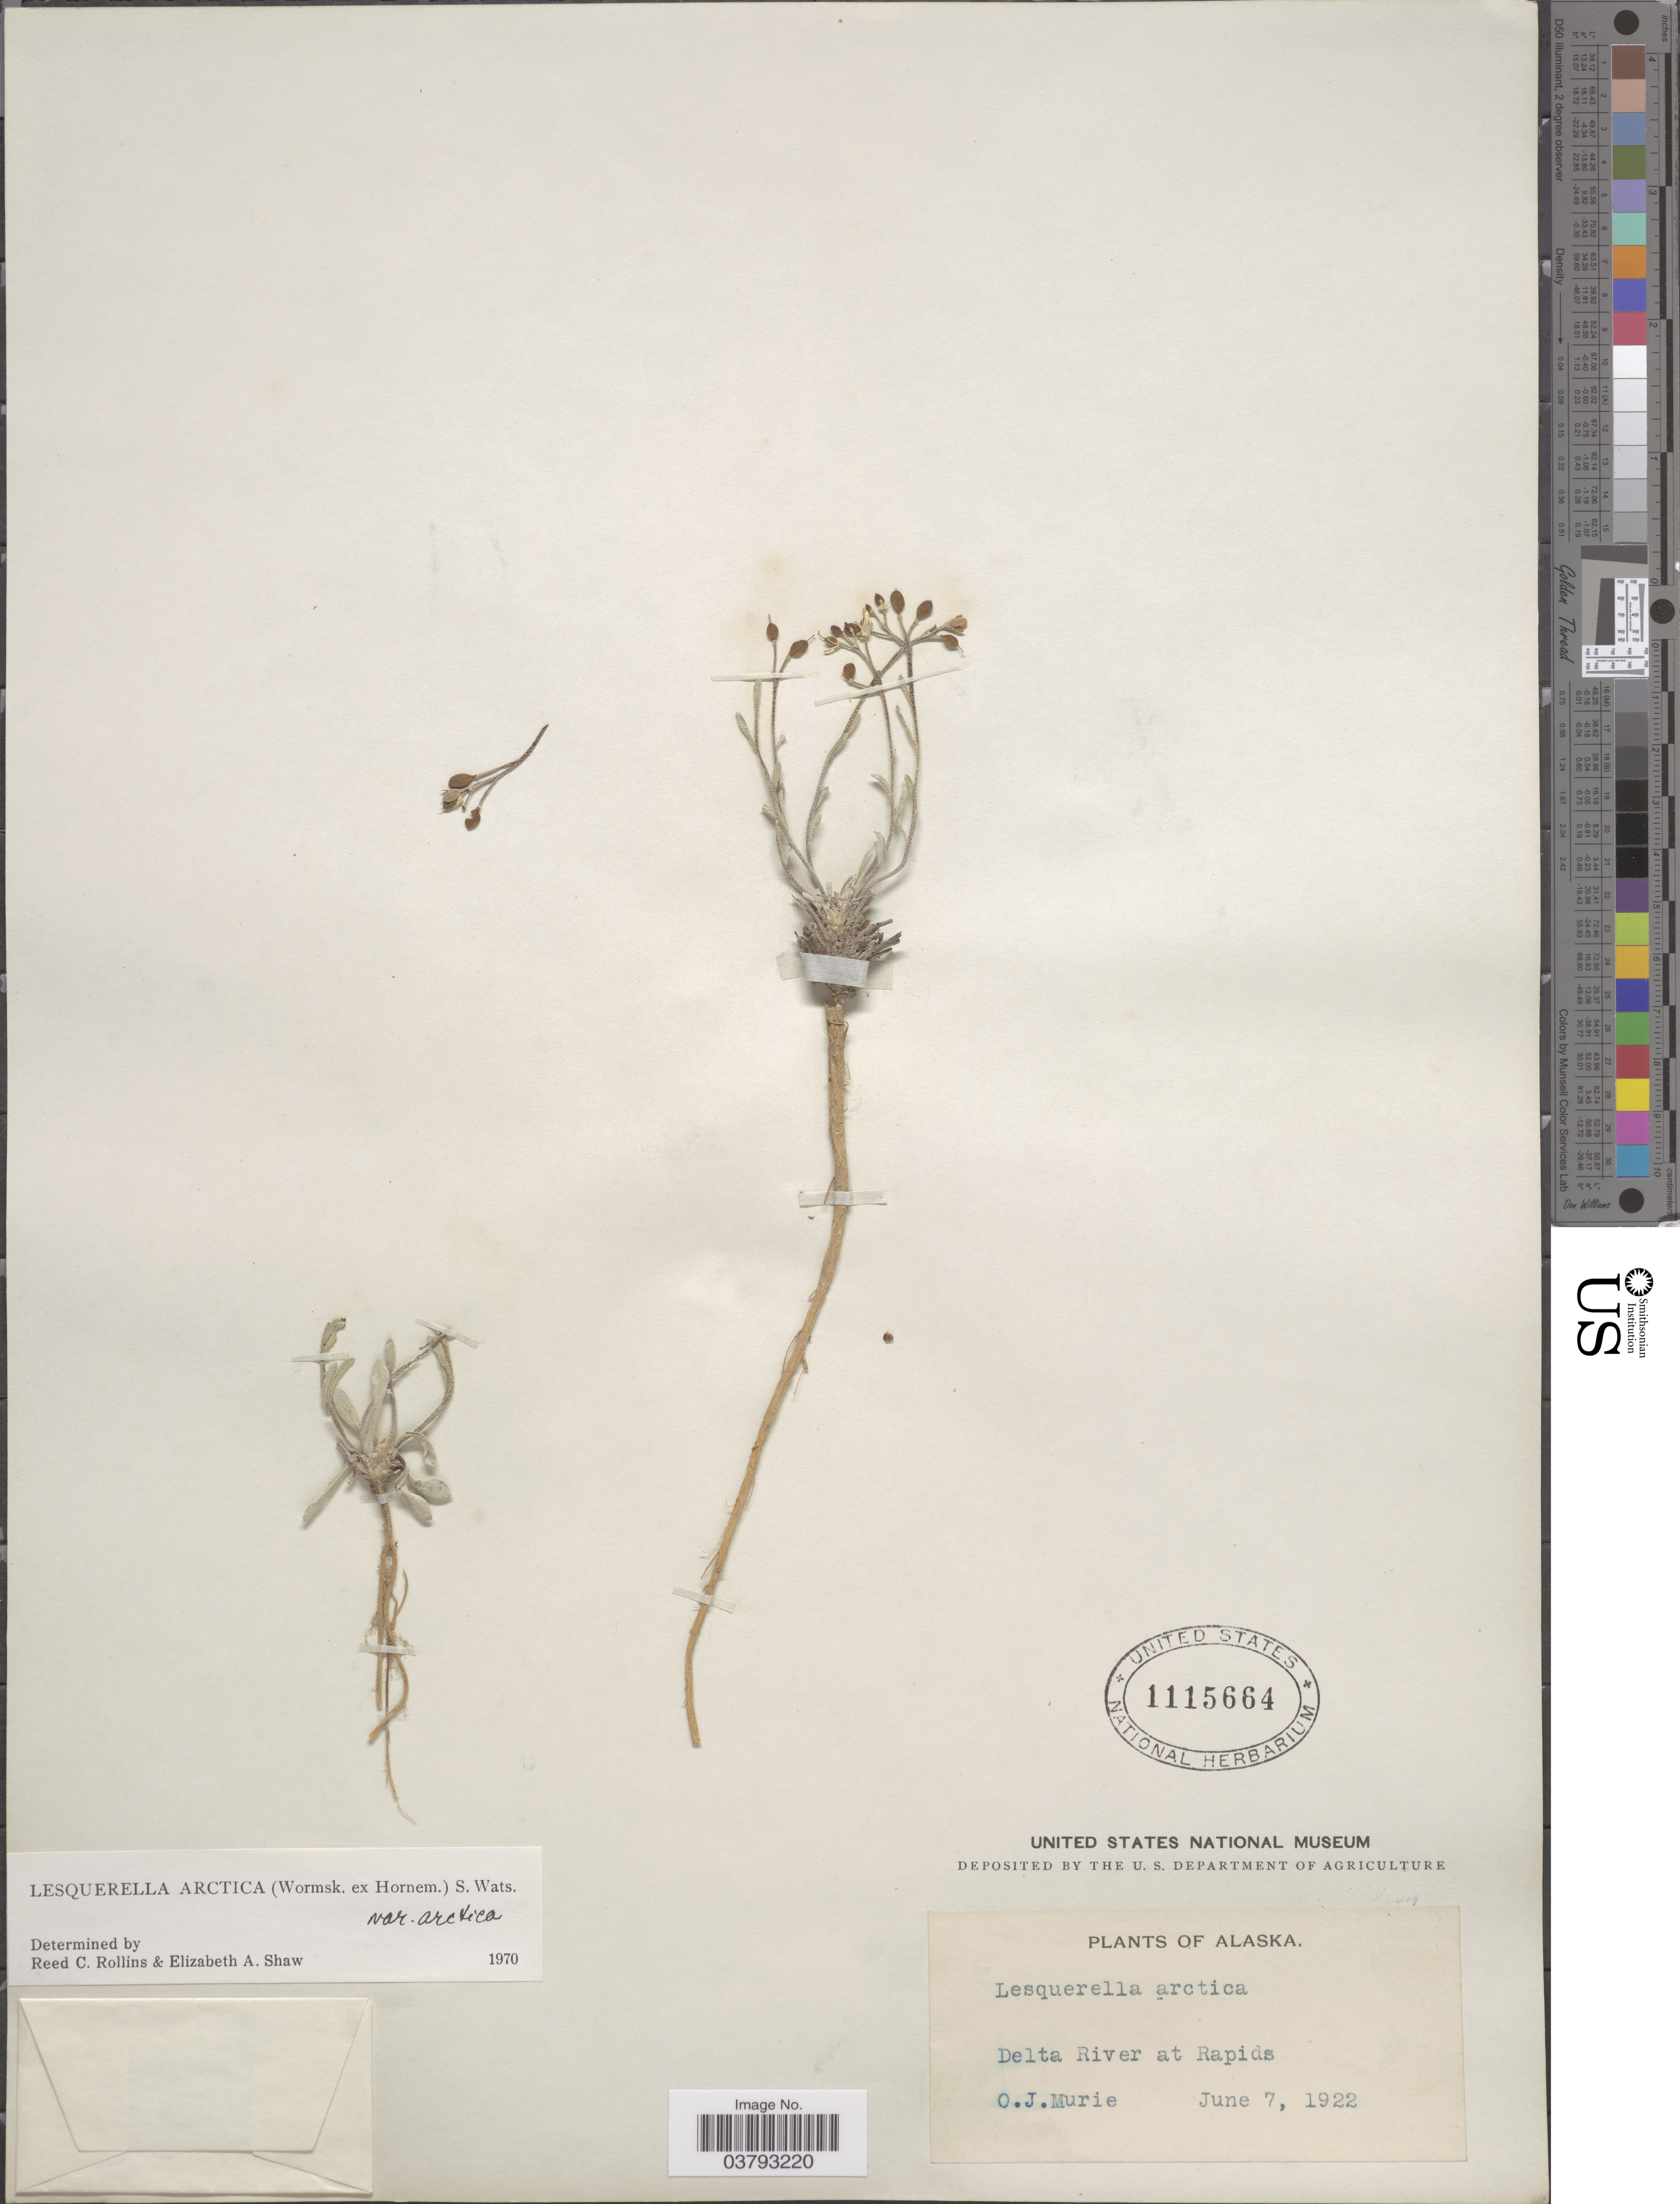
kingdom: Plantae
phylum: Tracheophyta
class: Magnoliopsida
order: Brassicales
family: Brassicaceae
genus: Lesquerella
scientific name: Lesquerella arctica var. arctica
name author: (Wormsk. ex Hornem.) S. Watson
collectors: O. Murie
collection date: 1922-06-07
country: United States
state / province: Alaska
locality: Delta River at Rapids.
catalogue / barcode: US 1115664